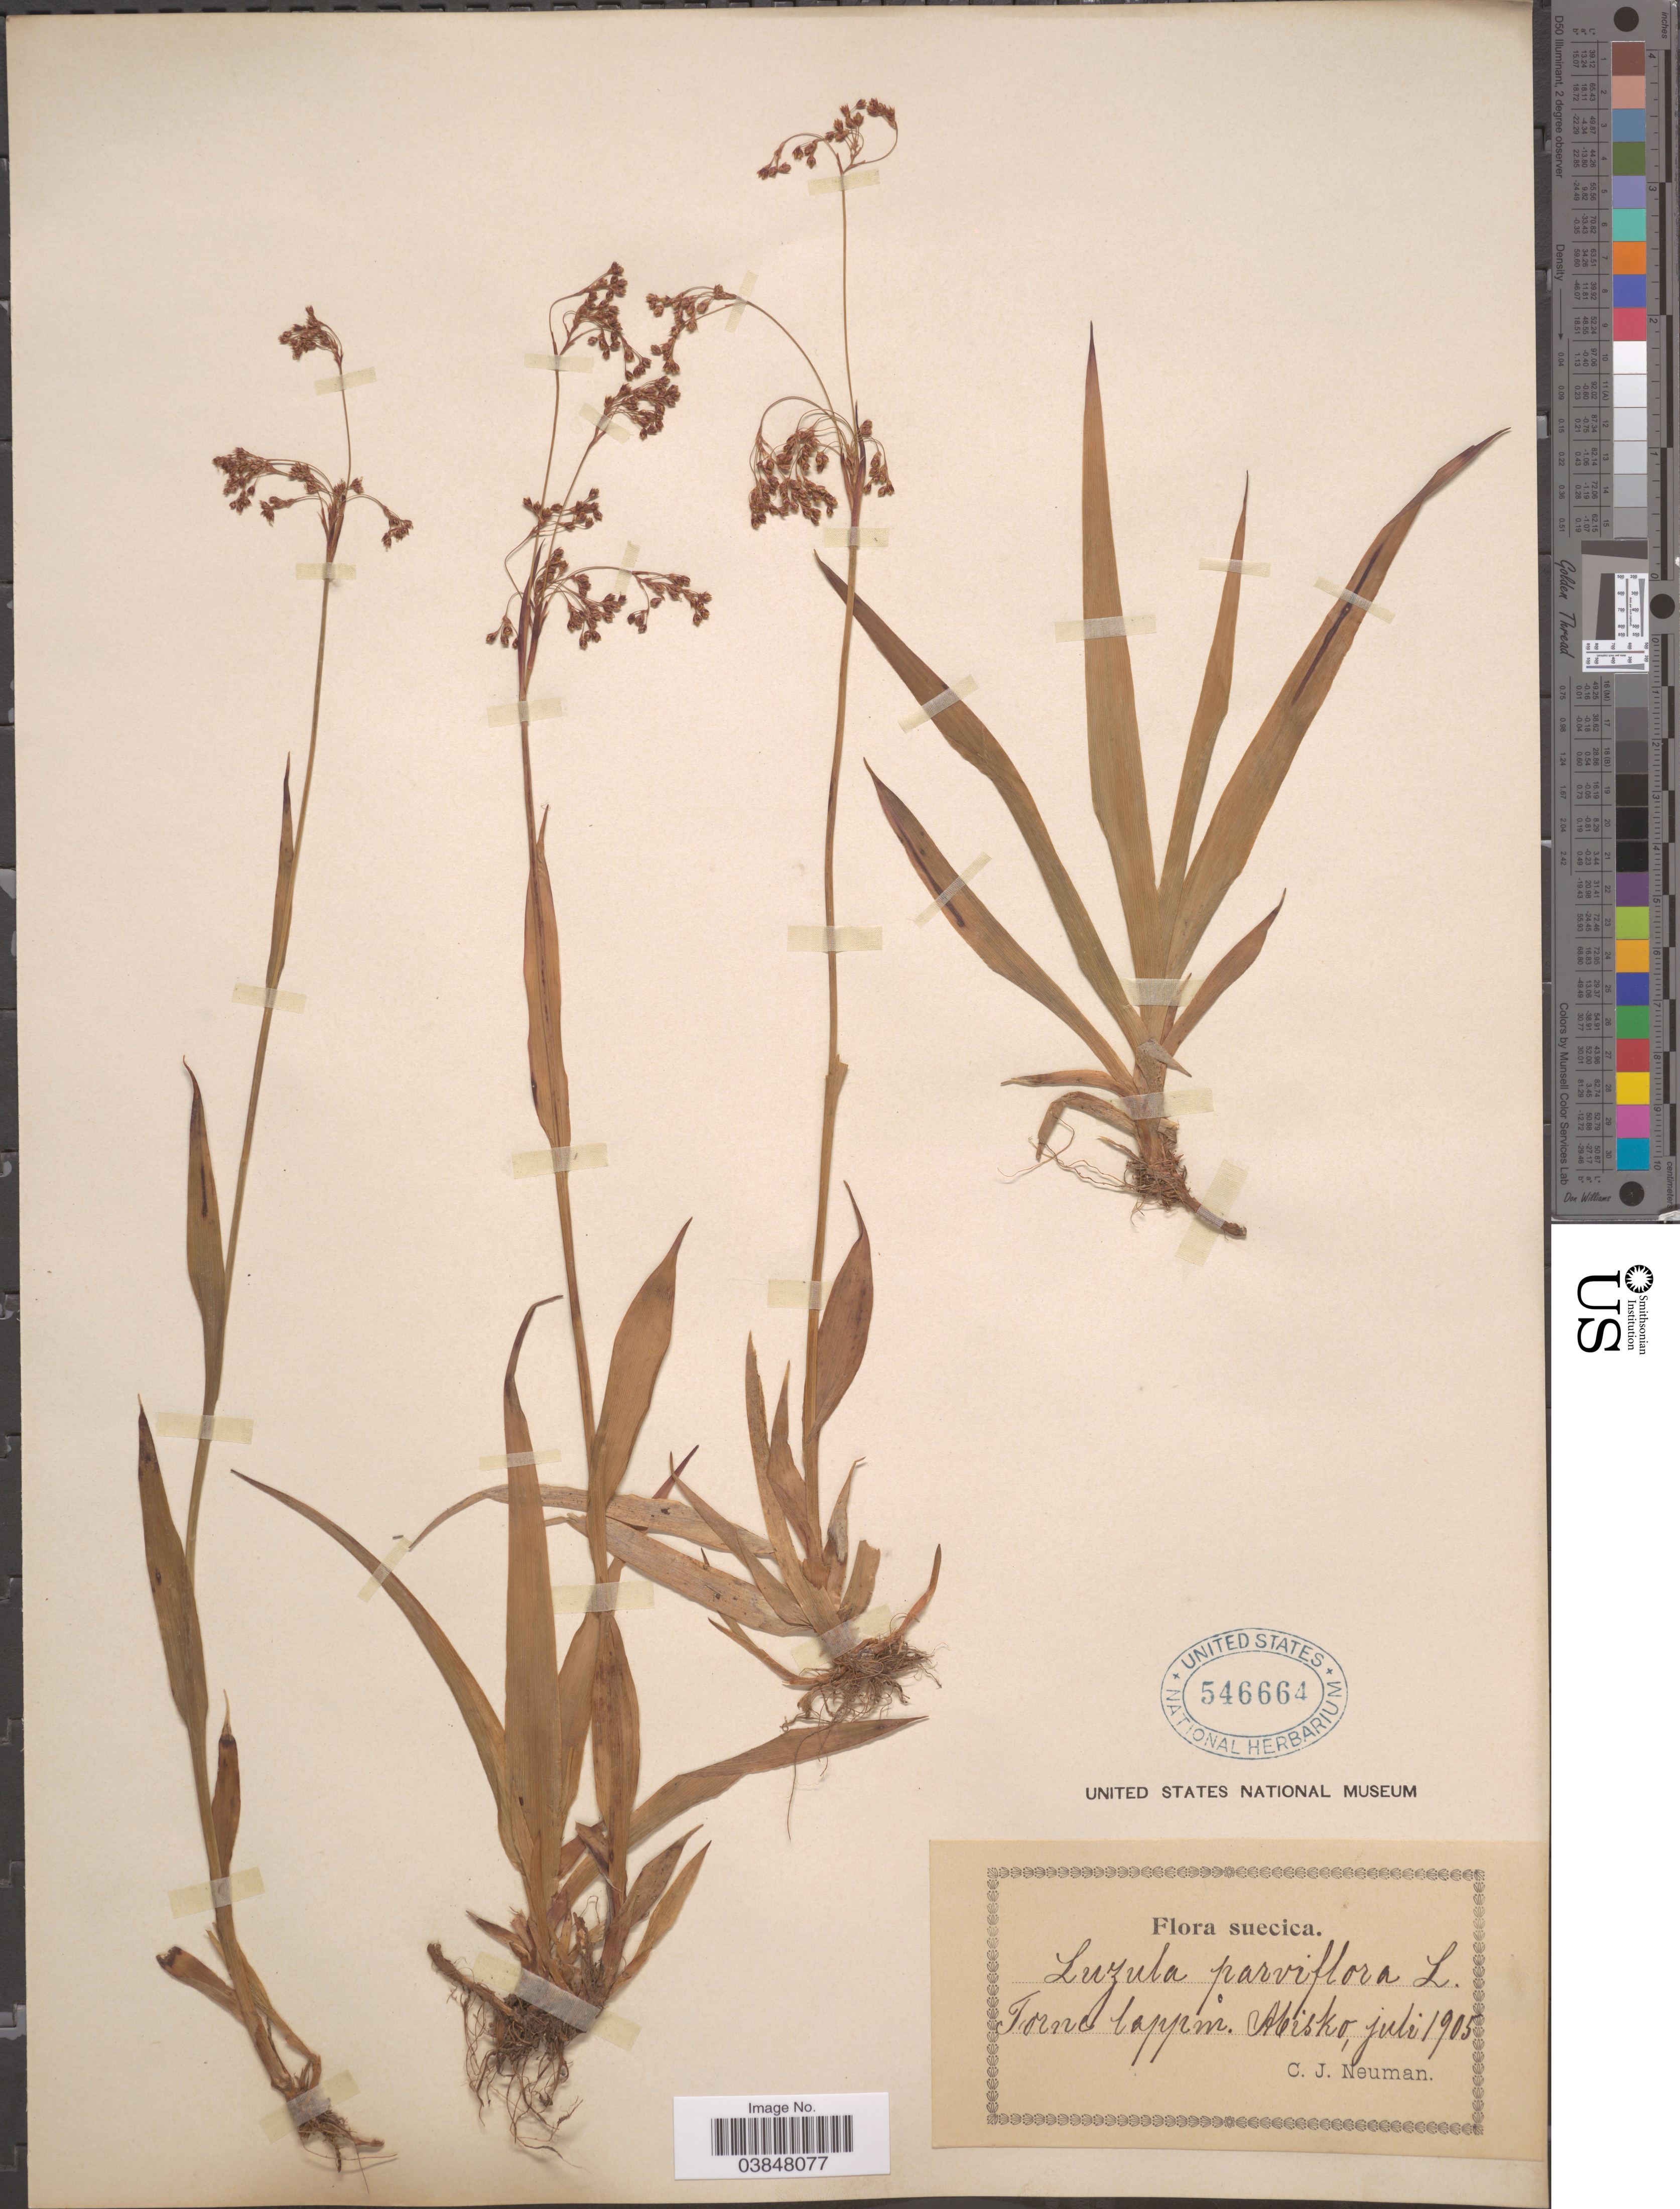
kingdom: Plantae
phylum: Tracheophyta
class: Liliopsida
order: Poales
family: Juncaceae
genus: Luzula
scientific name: Luzula parviflora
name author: (Ehrh.) Desv.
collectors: C. Neuman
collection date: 1905-07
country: Sweden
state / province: Norrbotten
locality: Suecica. Torne lappm. Abisko.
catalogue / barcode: US 546664